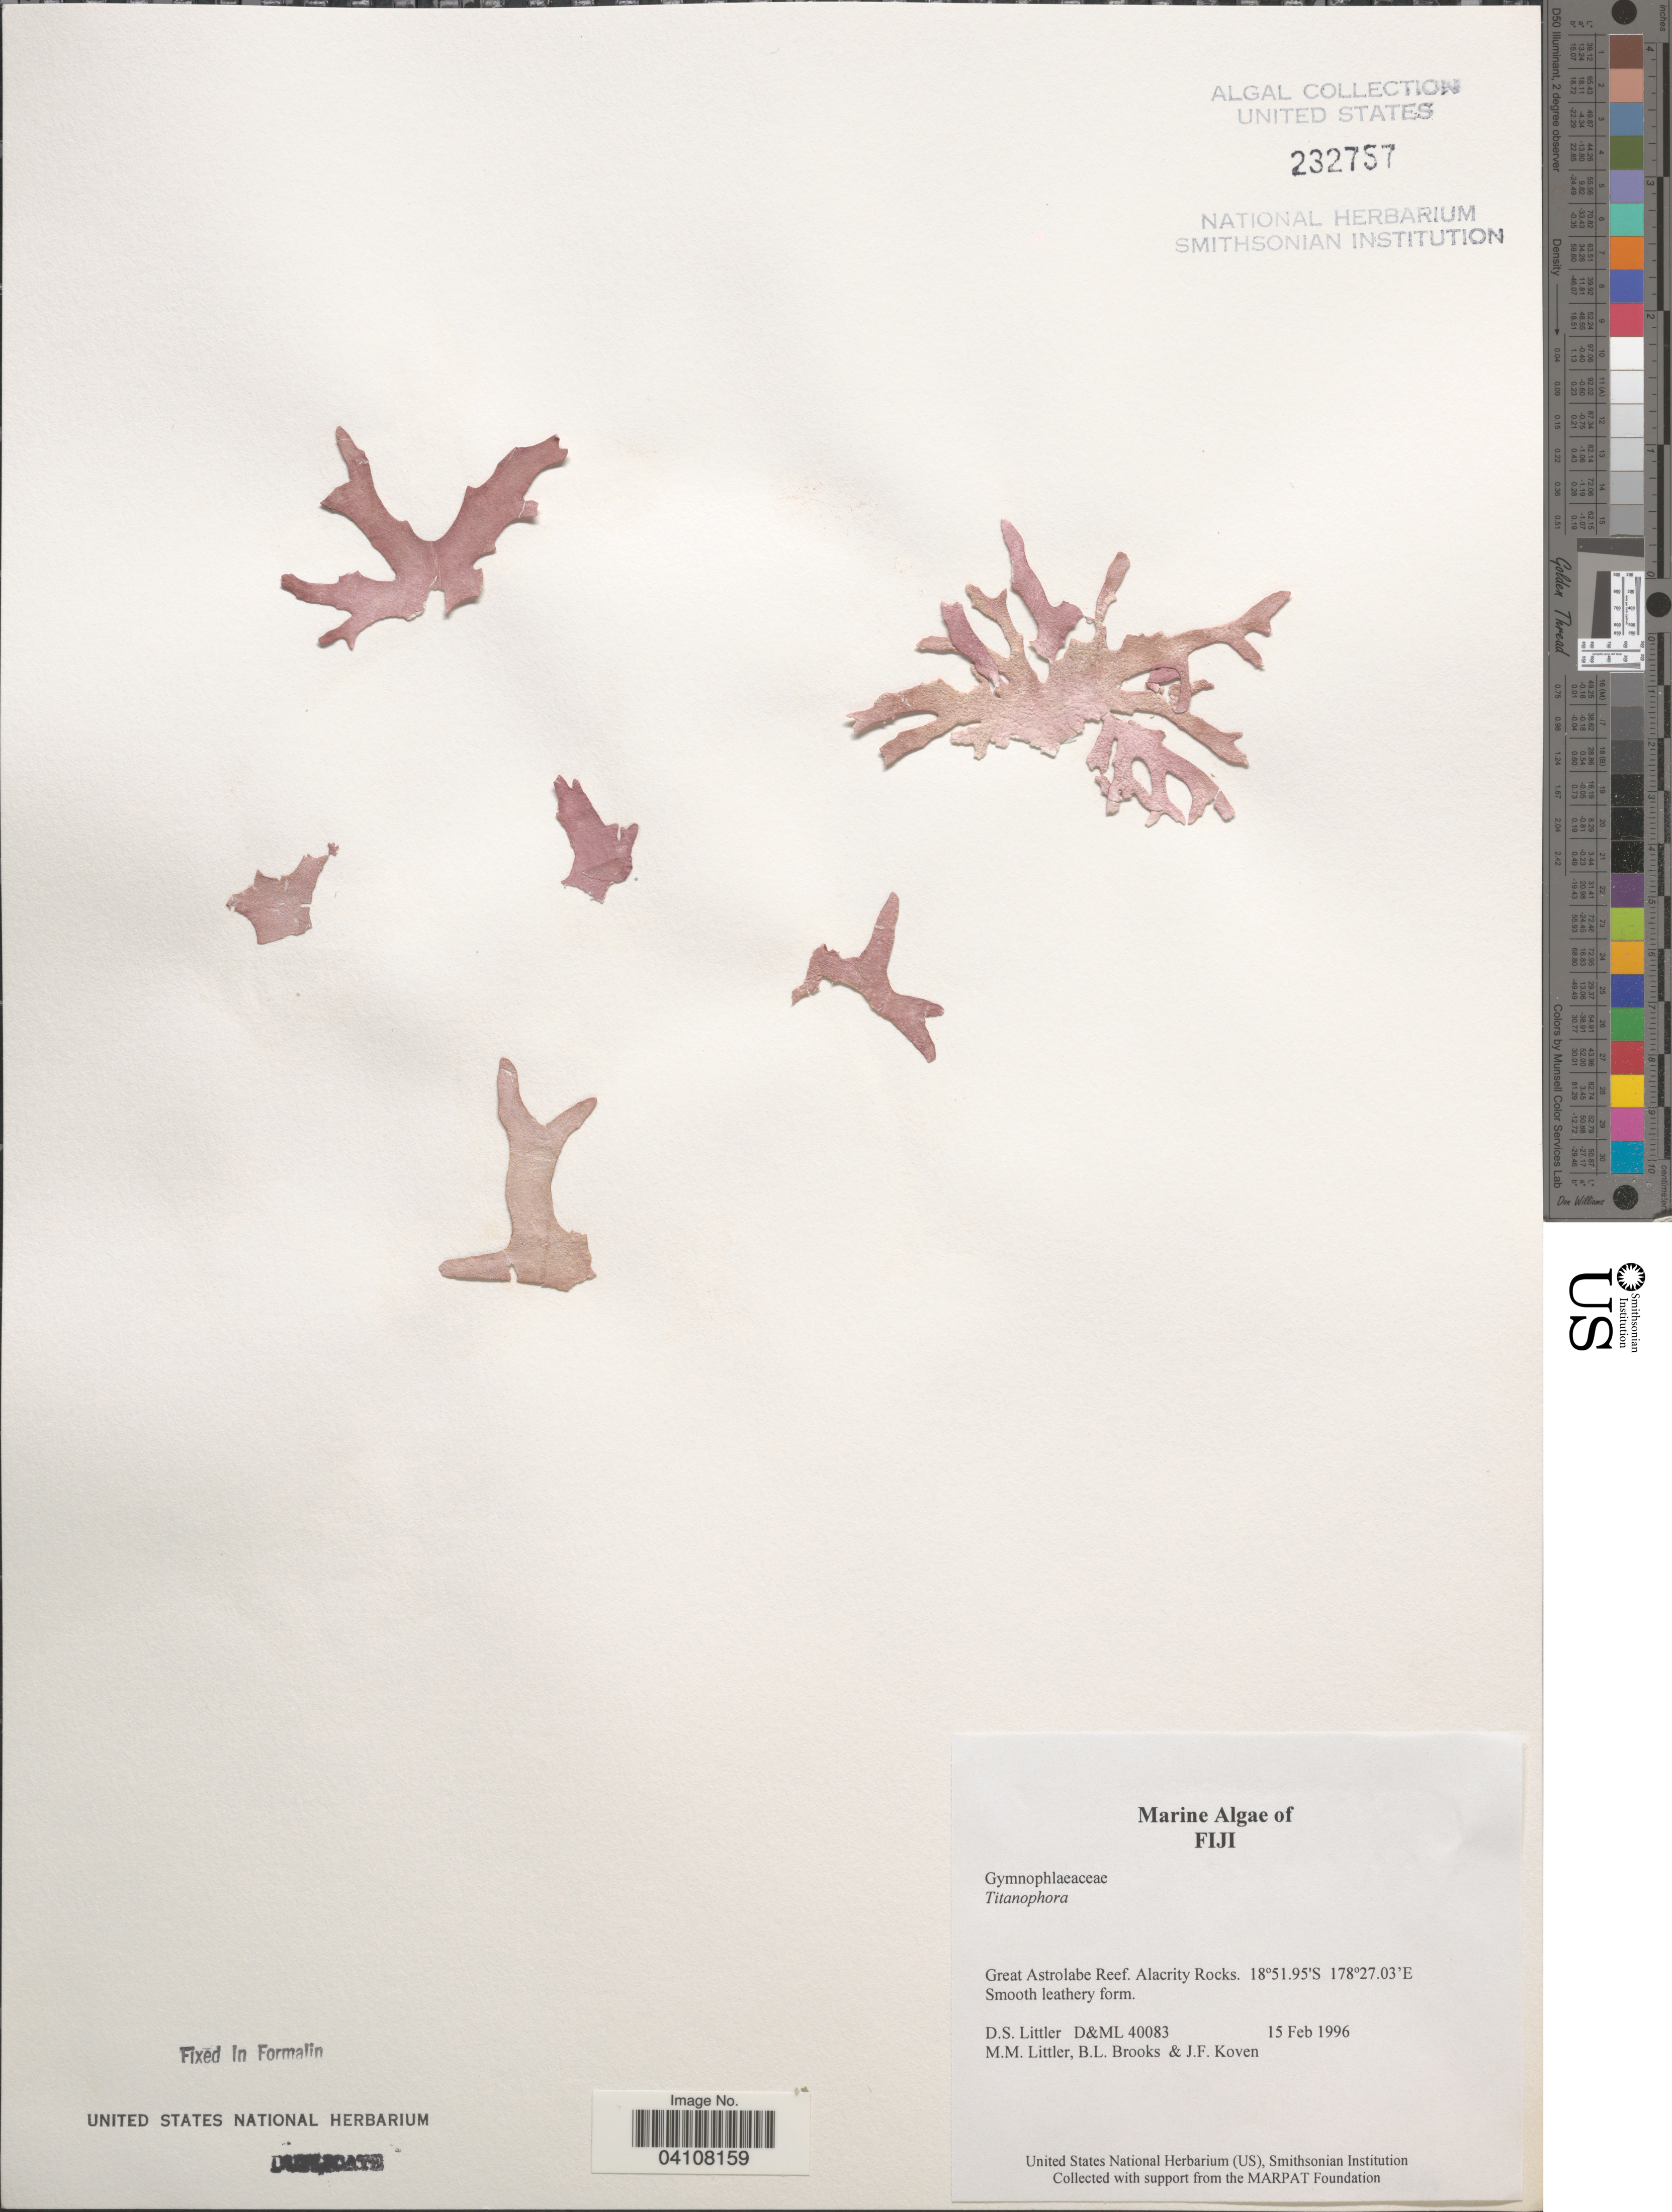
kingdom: Plantae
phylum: Rhodophyta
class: Florideophyceae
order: Nemastomatales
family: Schizymeniaceae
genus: Titanophora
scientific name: Titanophora sp.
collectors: D. S. Littler, B. Brooks & J. Koven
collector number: D&ML40083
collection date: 1996-02-15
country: Fiji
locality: Great Astrolabe Reef. Alacrity Rocks.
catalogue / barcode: US 232757